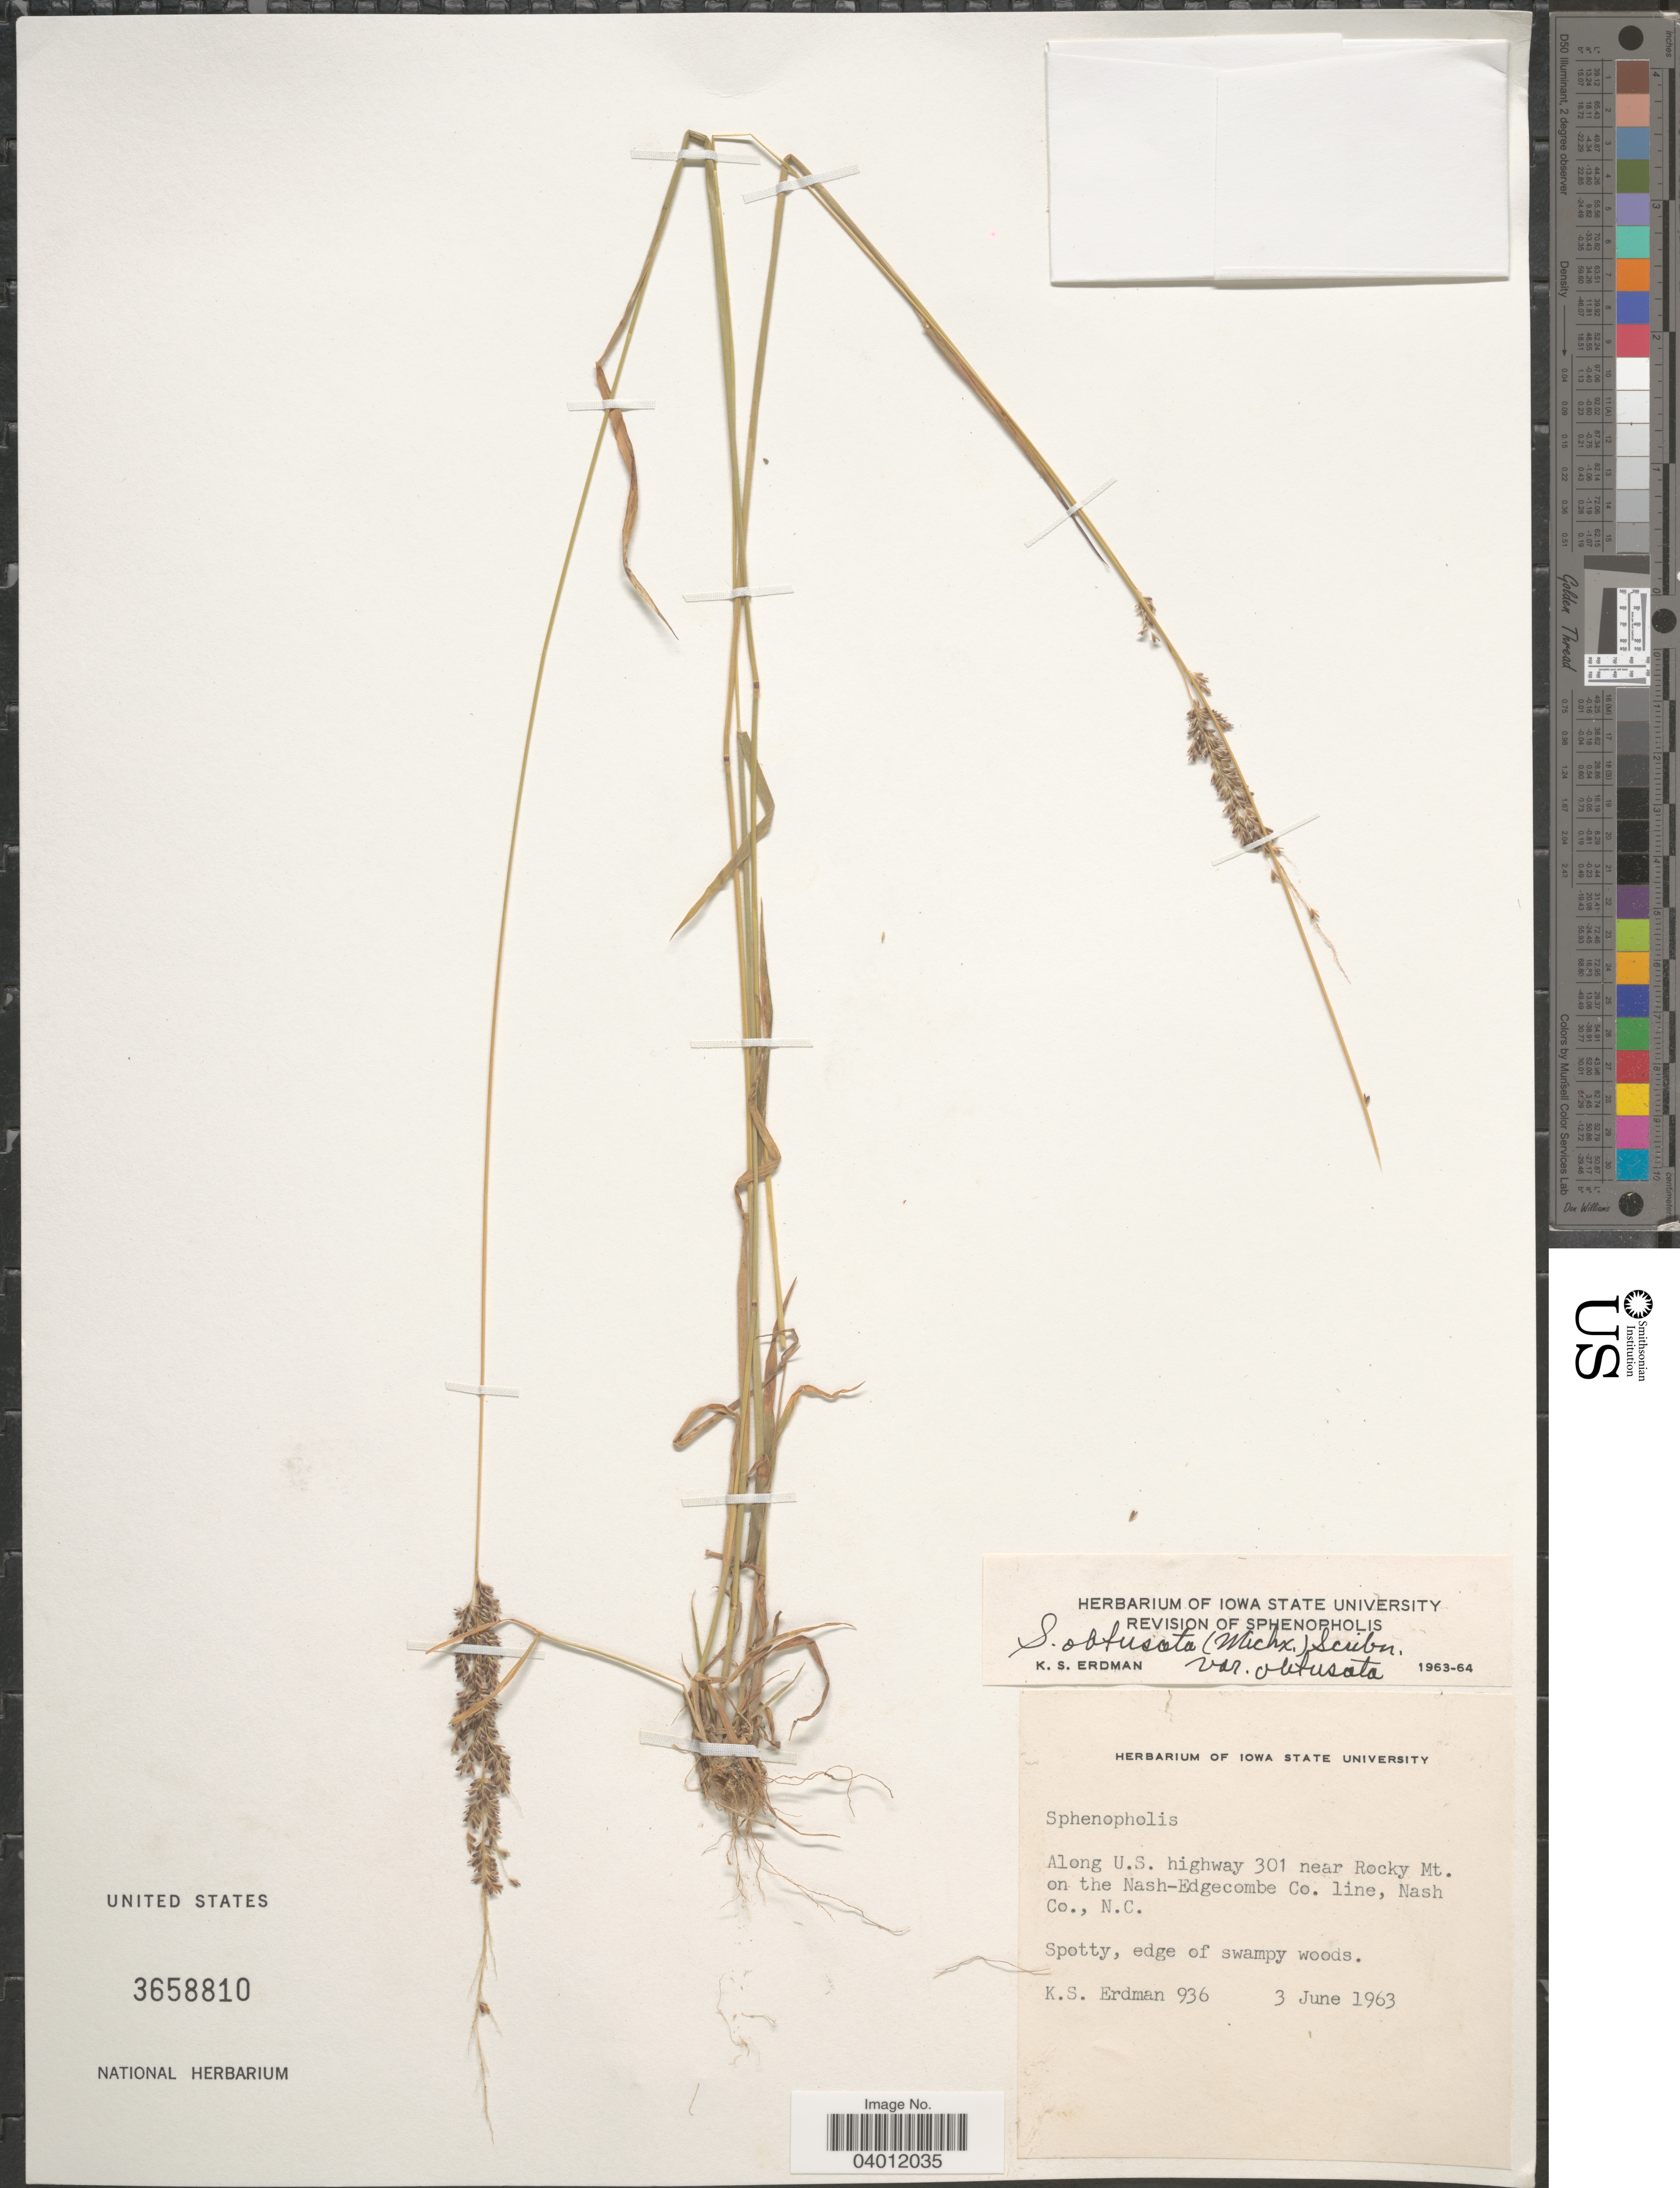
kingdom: Plantae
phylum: Tracheophyta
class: Liliopsida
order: Poales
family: Poaceae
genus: Sphenopholis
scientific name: Sphenopholis obtusata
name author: (Michx.) Scribn.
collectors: K. Erdman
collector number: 936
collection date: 1963-06-03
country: United States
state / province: North Carolina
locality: Along U.S. highway 301 near Rocky Mt. on the Nash-Edgecombe Co. line, Nash Co.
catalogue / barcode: US 3658810